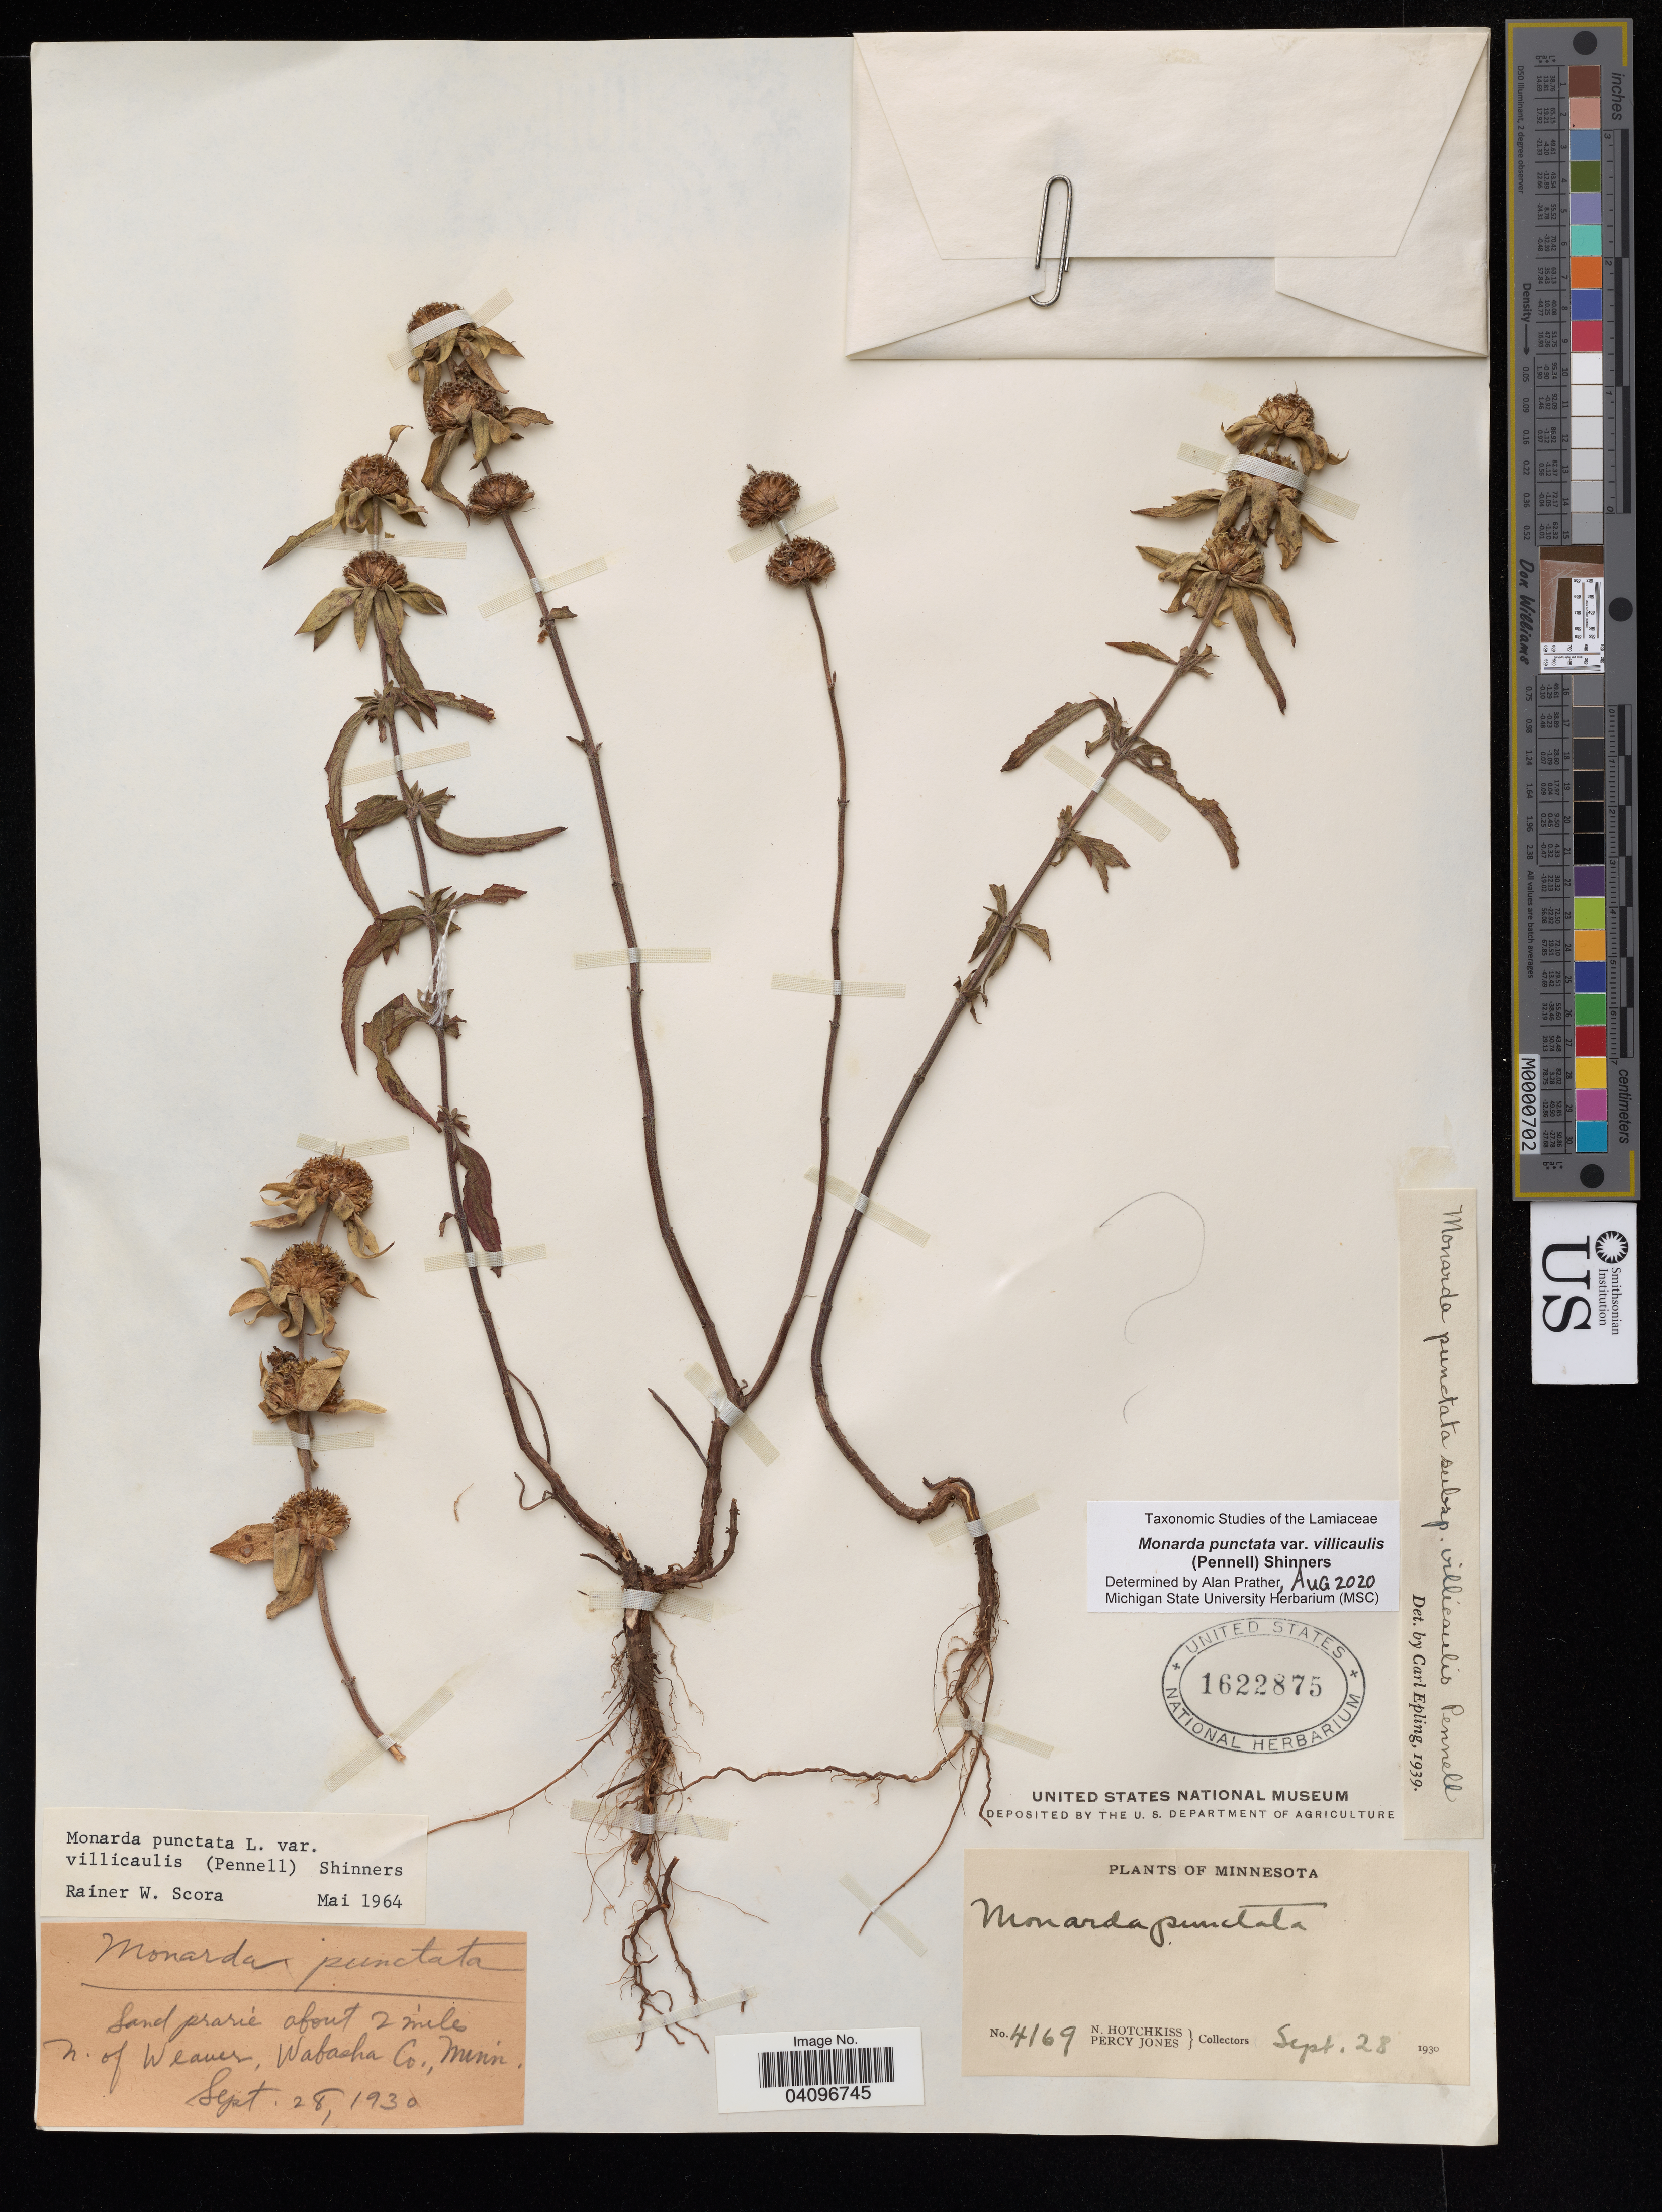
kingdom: Plantae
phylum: Tracheophyta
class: Magnoliopsida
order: Lamiales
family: Lamiaceae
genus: Monarda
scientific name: Monarda punctata var. villicaulis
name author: (Pennell) Shinners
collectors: N. Hotchkiss & P. Jones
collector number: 4169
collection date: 1930-09-28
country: United States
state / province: Minnesota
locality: About 2 miles N. of Weaver, Wabasha Co., Minn.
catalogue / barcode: US 1622875